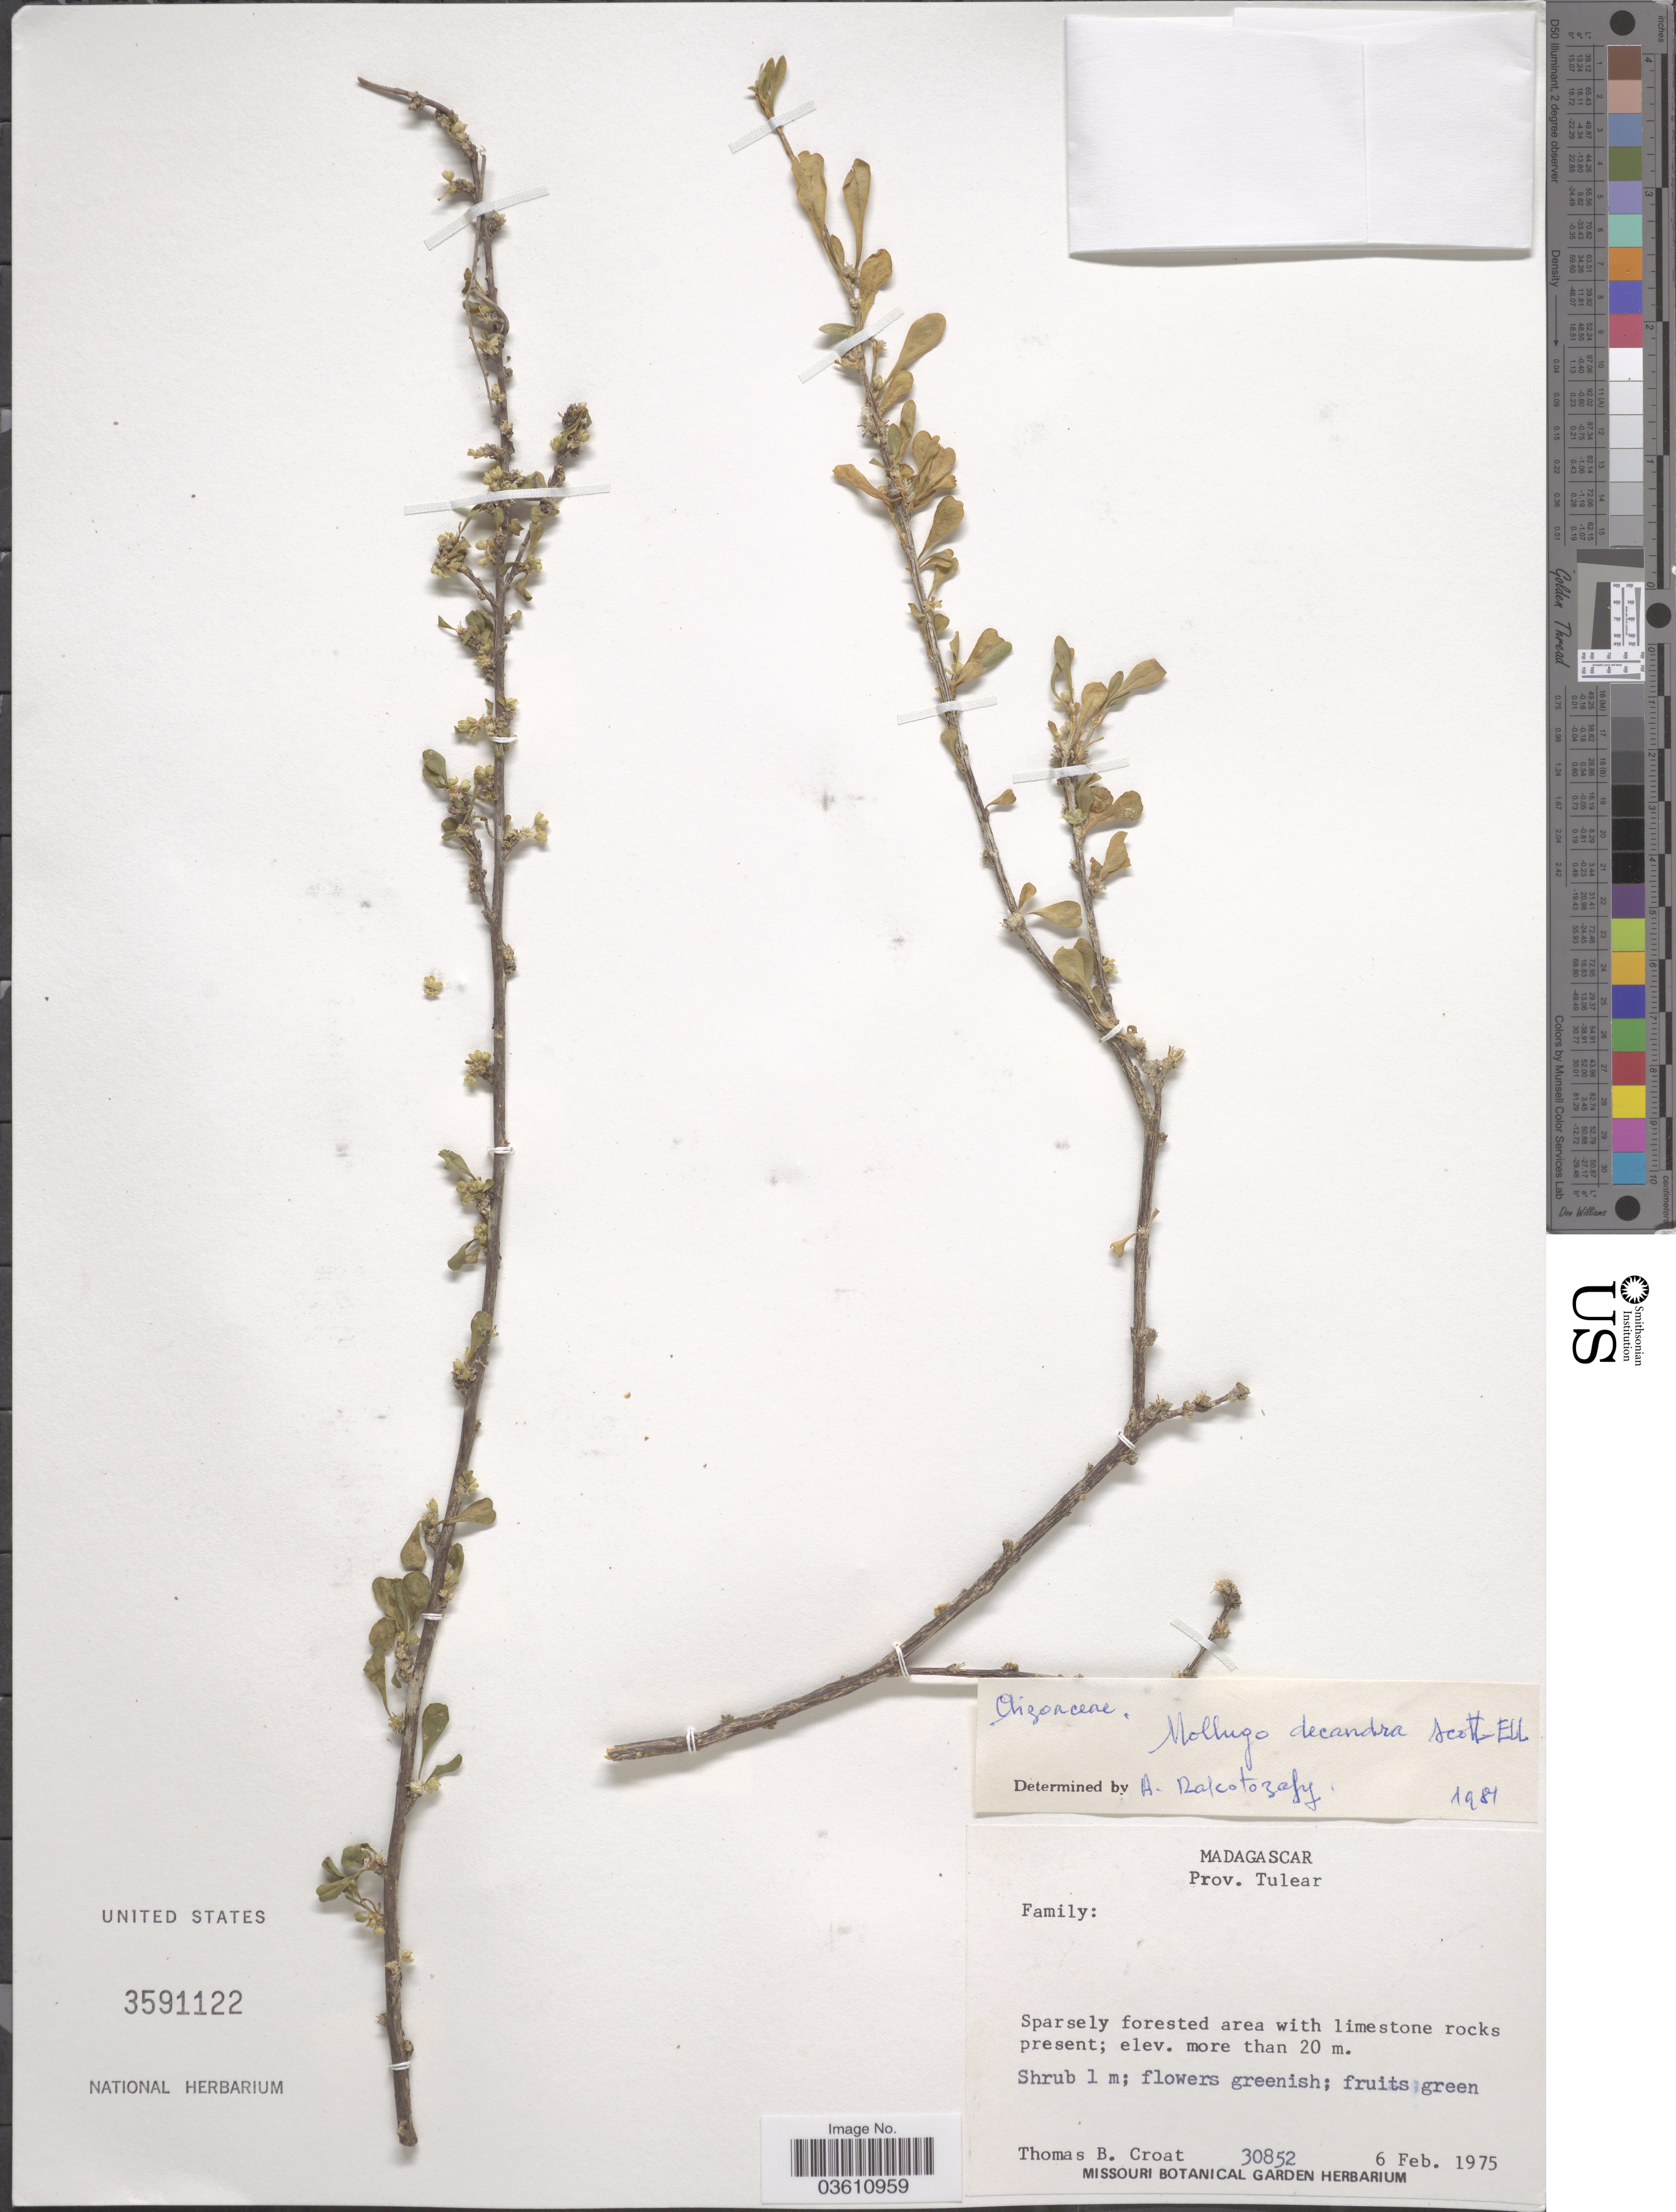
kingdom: Plantae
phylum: Tracheophyta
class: Magnoliopsida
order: Caryophyllales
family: Molluginaceae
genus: Paramollugo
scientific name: Paramollugo decandra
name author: (Scott Elliot) Thulin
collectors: T. B. Croat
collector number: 30852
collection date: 1975-02-06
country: Madagascar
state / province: Atsimo-Andrefana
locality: Prov. Tulear.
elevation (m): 20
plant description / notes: Cited by M. Thulin et al. Candollea 79(2): 191. 2024.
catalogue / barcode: US 3591122